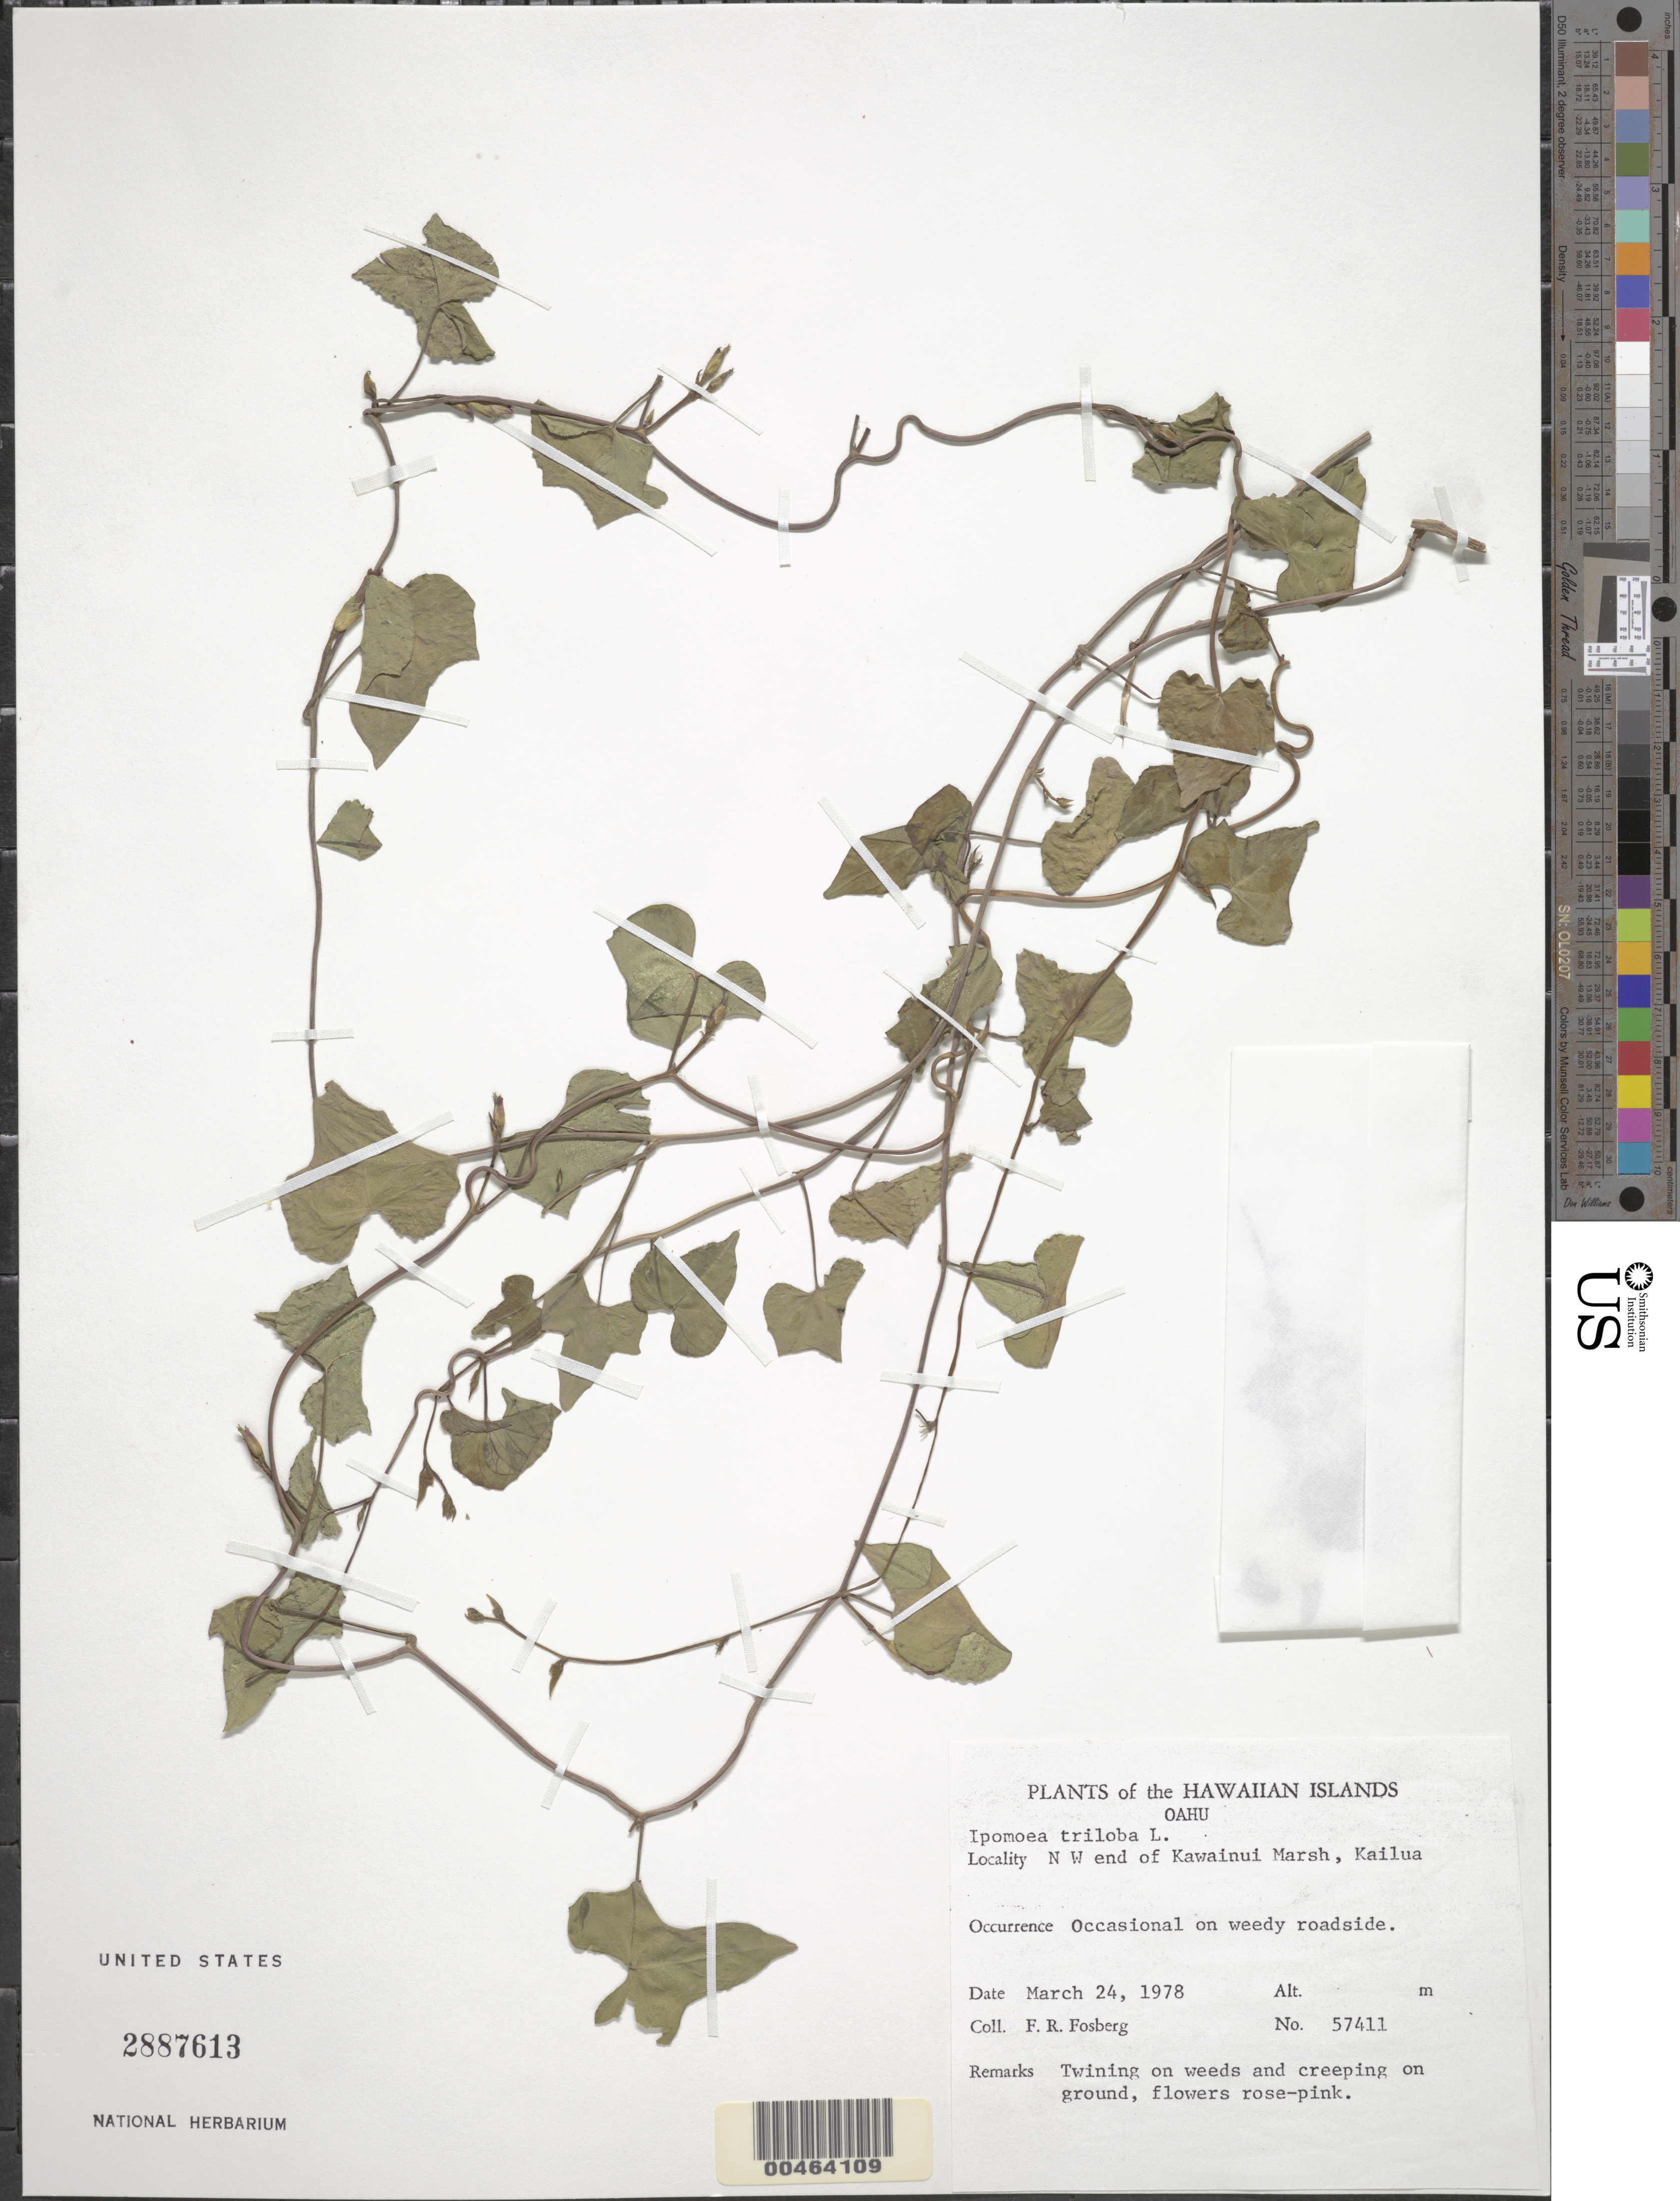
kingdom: Plantae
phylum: Tracheophyta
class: Magnoliopsida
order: Solanales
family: Convolvulaceae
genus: Ipomoea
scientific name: Ipomoea triloba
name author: L.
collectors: F. R. Fosberg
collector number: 57411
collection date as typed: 24 Mar 1978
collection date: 1978-03-24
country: United States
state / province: Hawaii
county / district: Honolulu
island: Oahu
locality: NW end of Kawainui Marsh, Kailua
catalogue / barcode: US 2887613